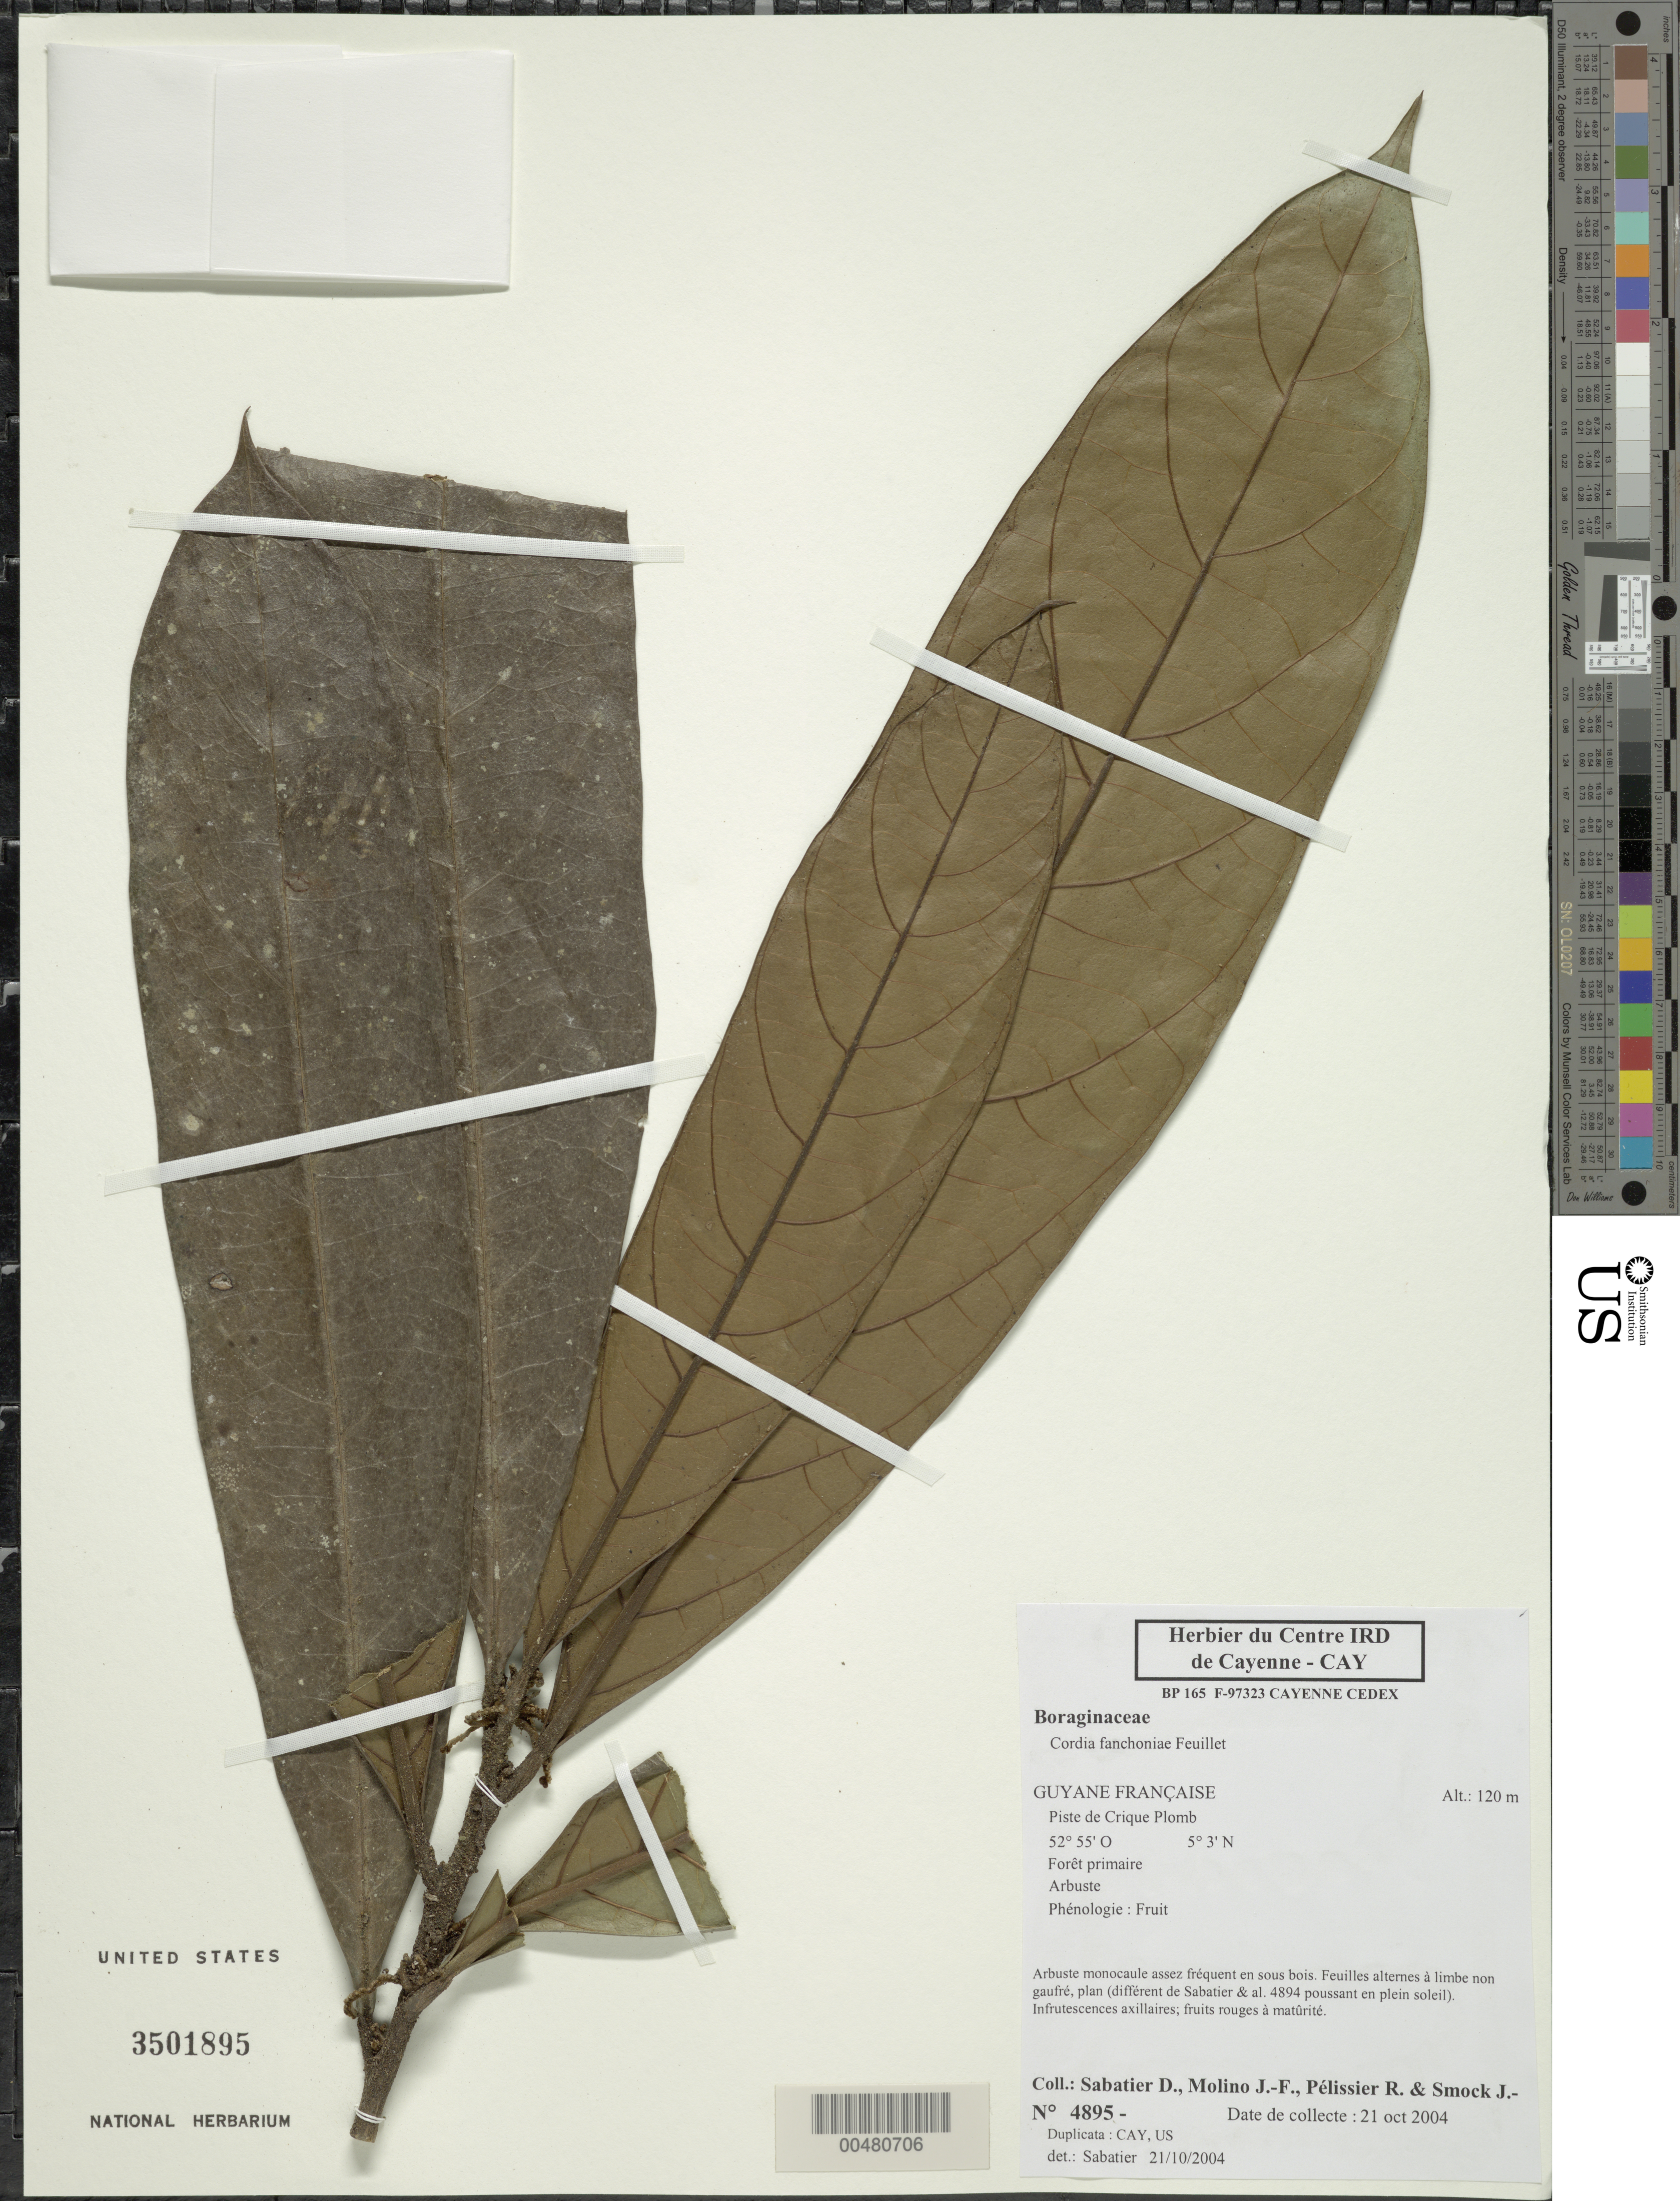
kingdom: Plantae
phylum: Tracheophyta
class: Magnoliopsida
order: Boraginales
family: Cordiaceae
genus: Cordia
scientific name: Cordia fanchoniae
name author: Feuillet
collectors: D. Sabatier, J. Molino, R. Pélissier & J. Smock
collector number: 4895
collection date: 2004-10-21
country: French Guiana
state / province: Cayenne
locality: Guyane Française. Piste de Crique Plomb.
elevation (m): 120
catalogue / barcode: US 3501895